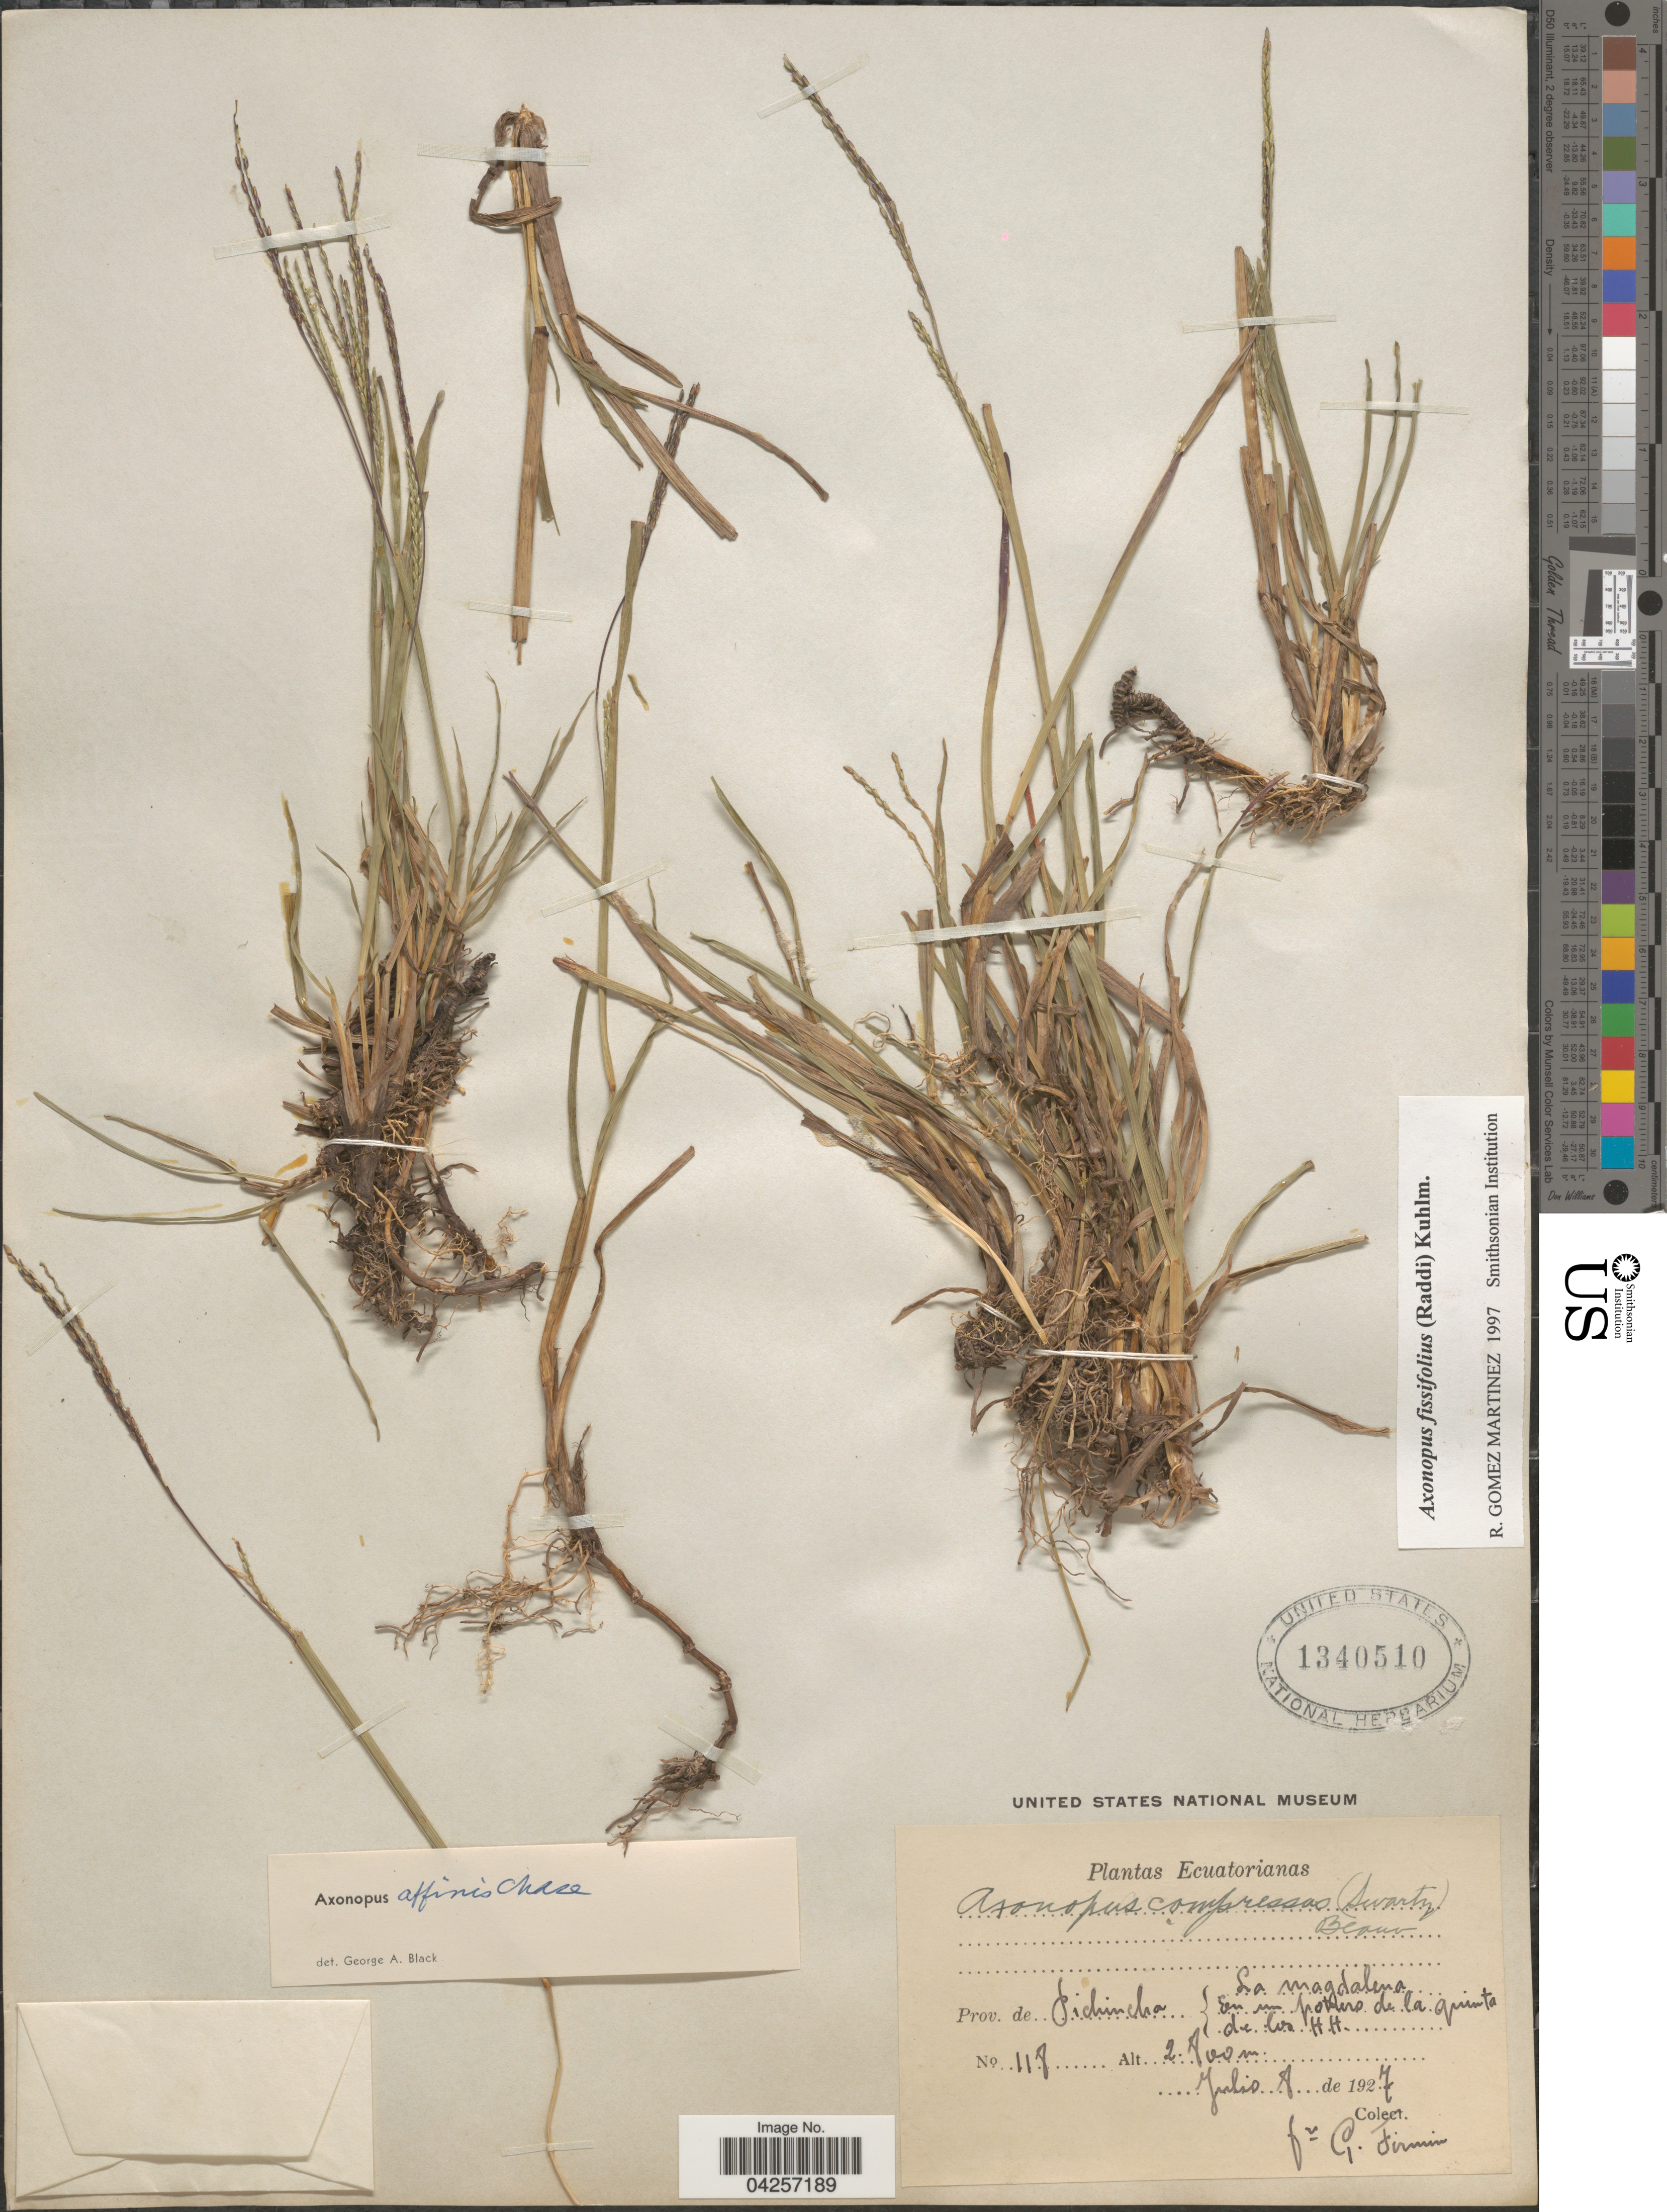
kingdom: Plantae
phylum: Tracheophyta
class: Liliopsida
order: Poales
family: Poaceae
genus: Axonopus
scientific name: Axonopus fissifolius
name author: (Raddi) Kuhlm.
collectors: F. Firmin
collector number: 118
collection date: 1927-07-08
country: Ecuador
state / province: Pichincha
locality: La Magdalena. En un potrero de la quinta de los H.H.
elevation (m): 2800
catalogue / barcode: US 1340510